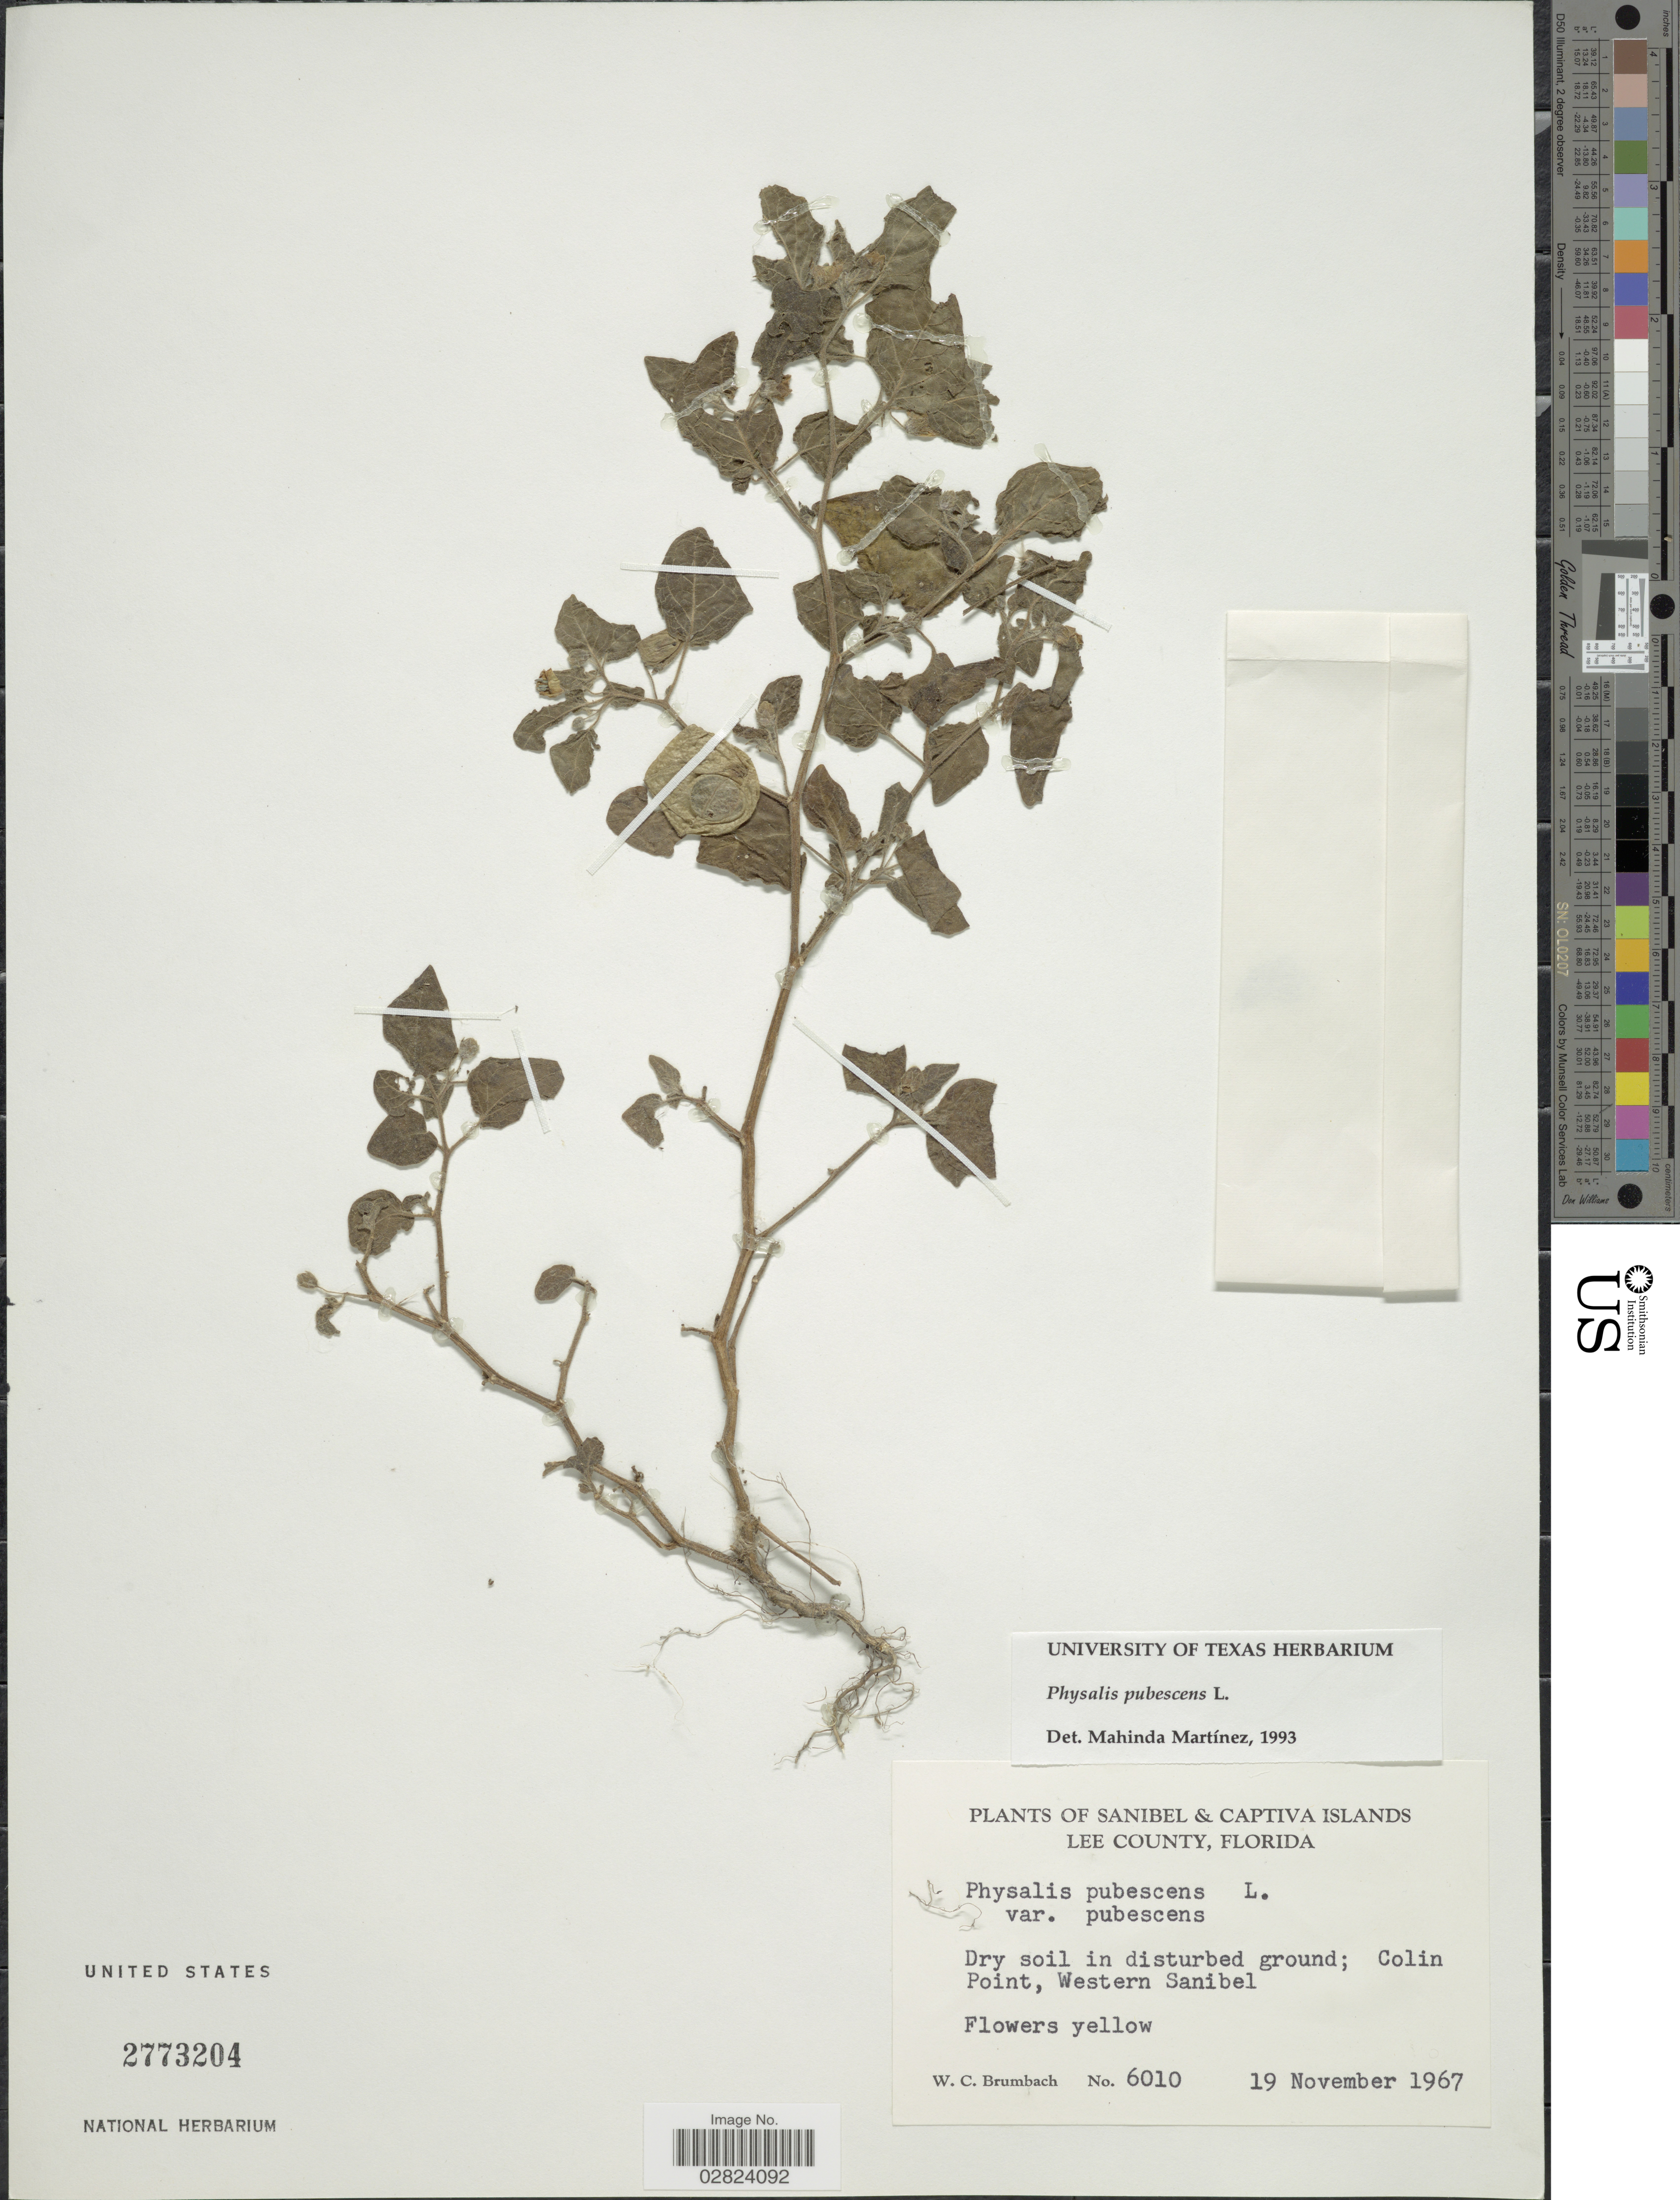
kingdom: Plantae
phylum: Tracheophyta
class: Magnoliopsida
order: Solanales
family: Solanaceae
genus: Physalis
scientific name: Physalis pubescens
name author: L.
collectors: W. C. Brumbach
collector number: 6010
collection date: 1967-11-19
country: United States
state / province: Florida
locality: Lee County. Colin Point, Western Sanibel.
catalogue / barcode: US 2773204